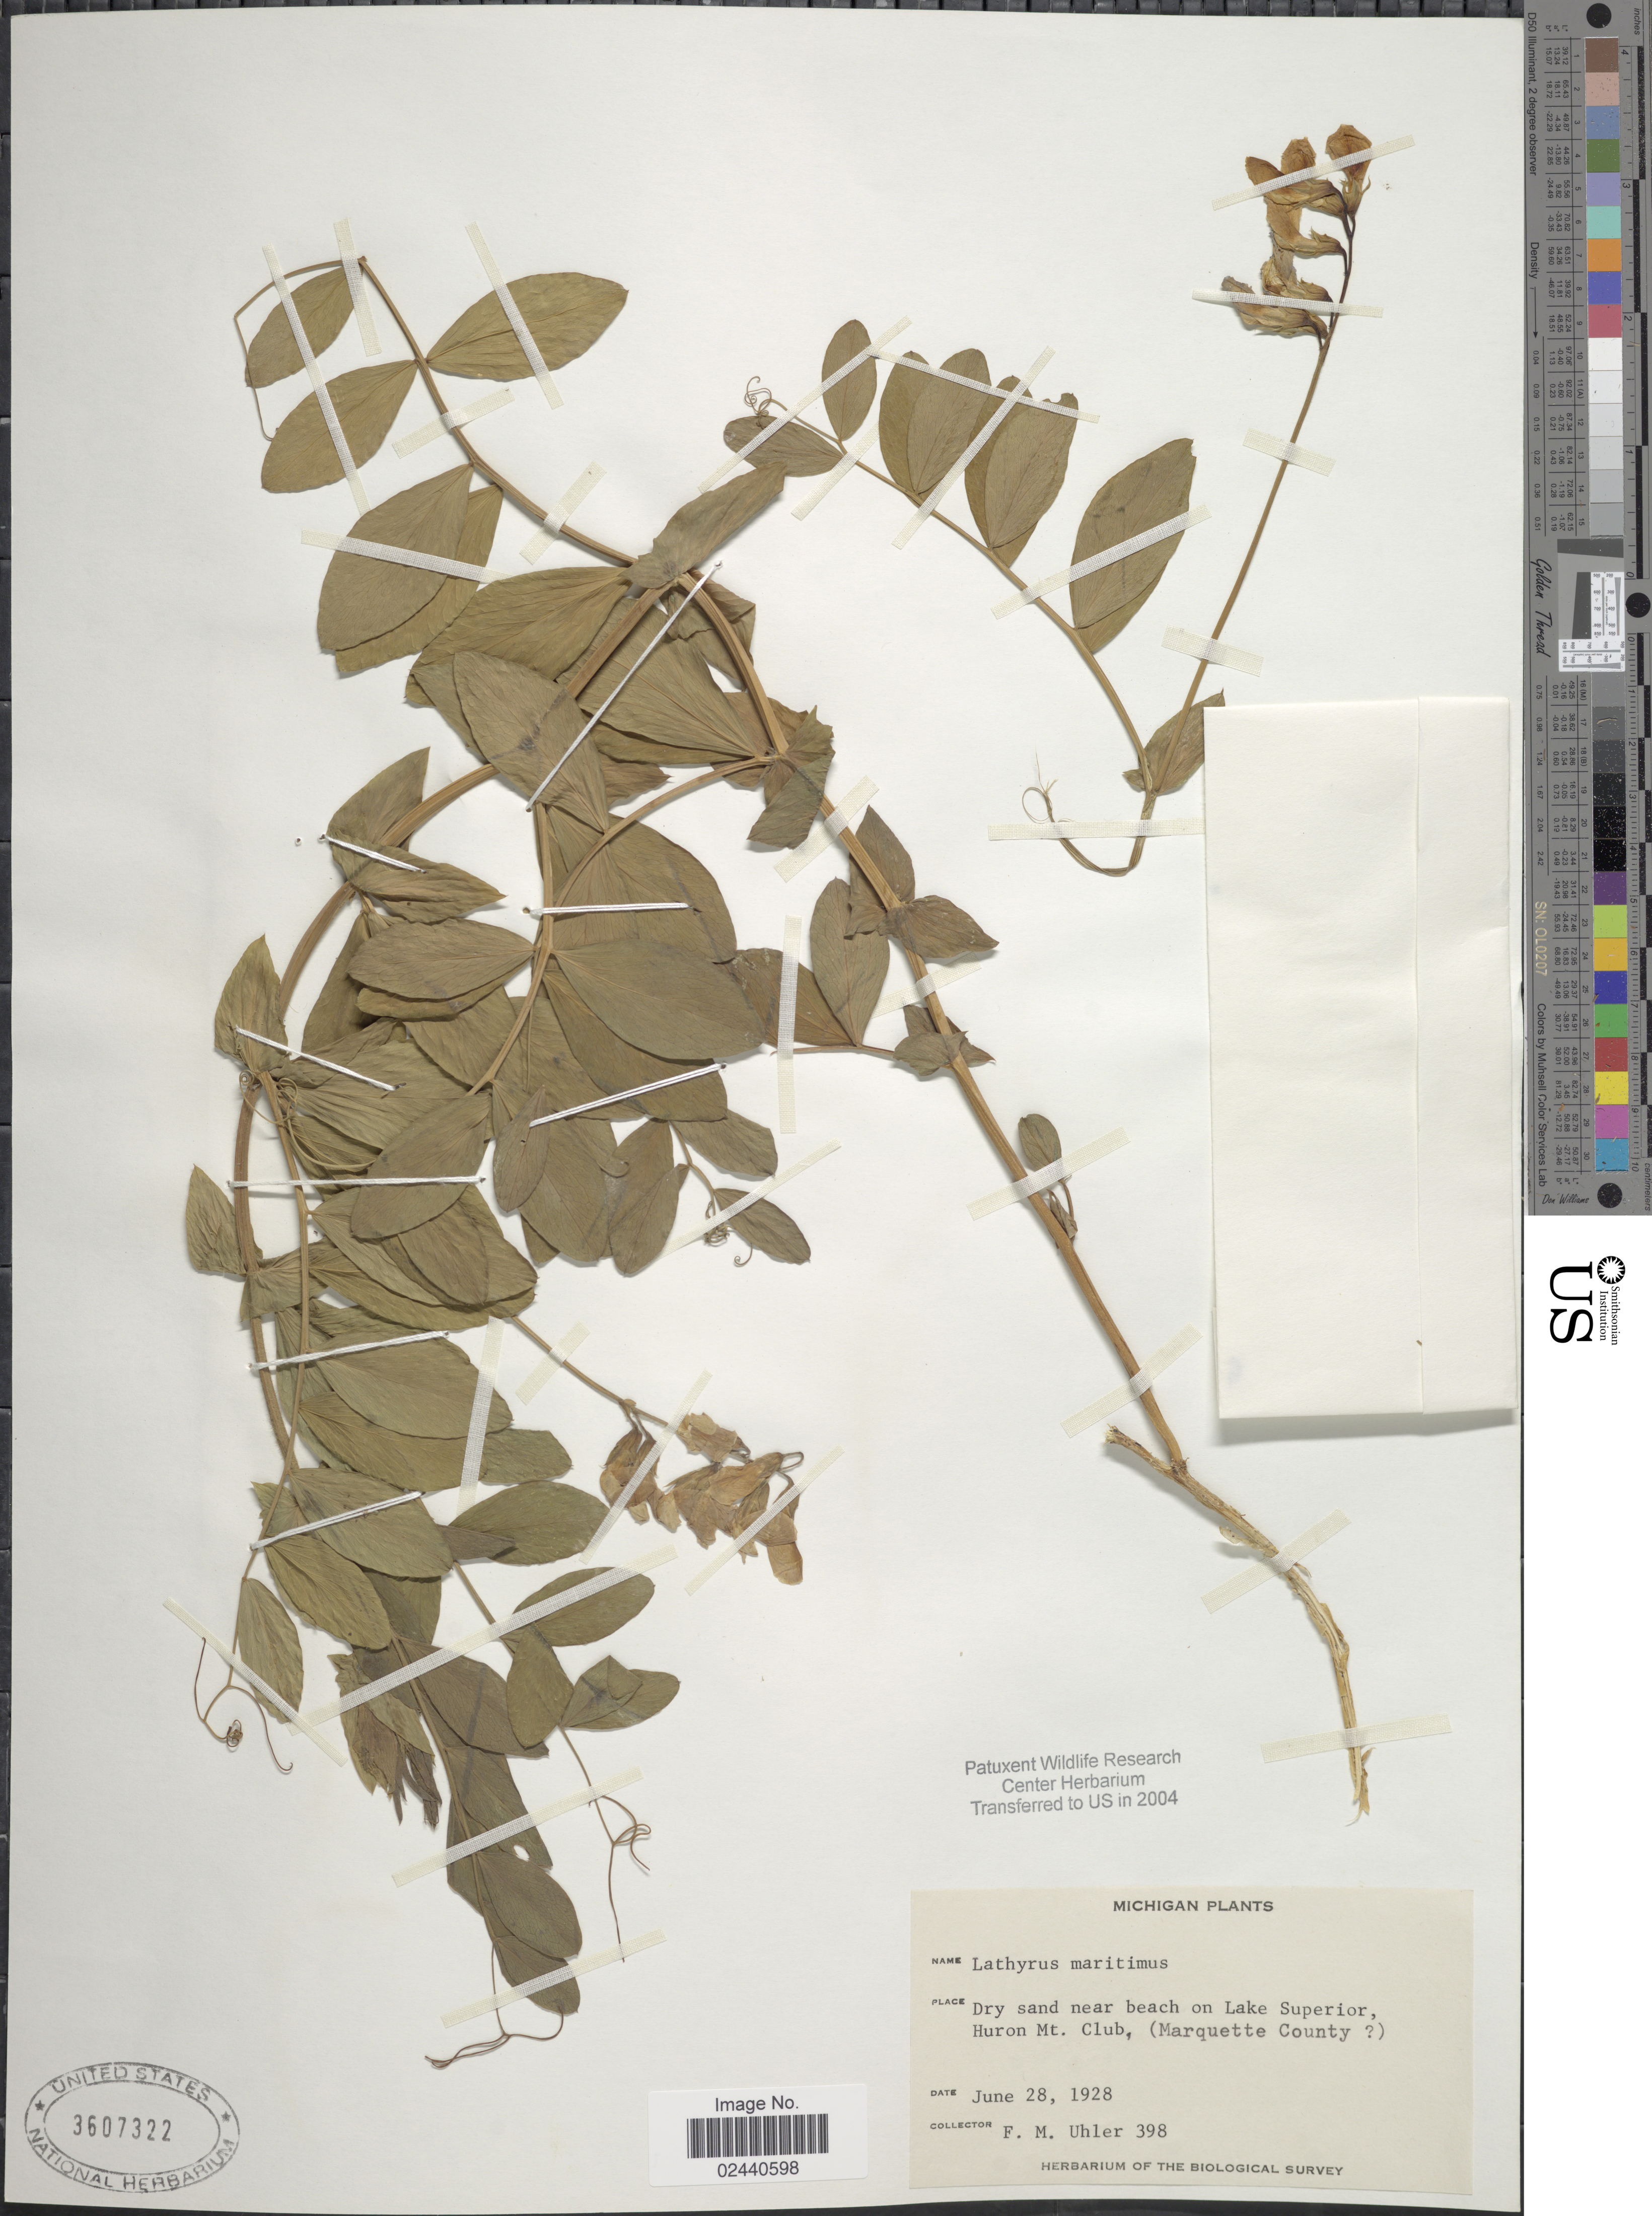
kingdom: Plantae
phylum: Tracheophyta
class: Magnoliopsida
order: Fabales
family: Fabaceae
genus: Lathyrus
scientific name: Lathyrus japonicus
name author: Willd.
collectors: F. M. Uhler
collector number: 398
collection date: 1928-06-28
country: United States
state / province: Michigan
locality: Dry sand near beach on Lake Superior, Huron Mt. Club (Marquette County)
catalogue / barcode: US 3607322